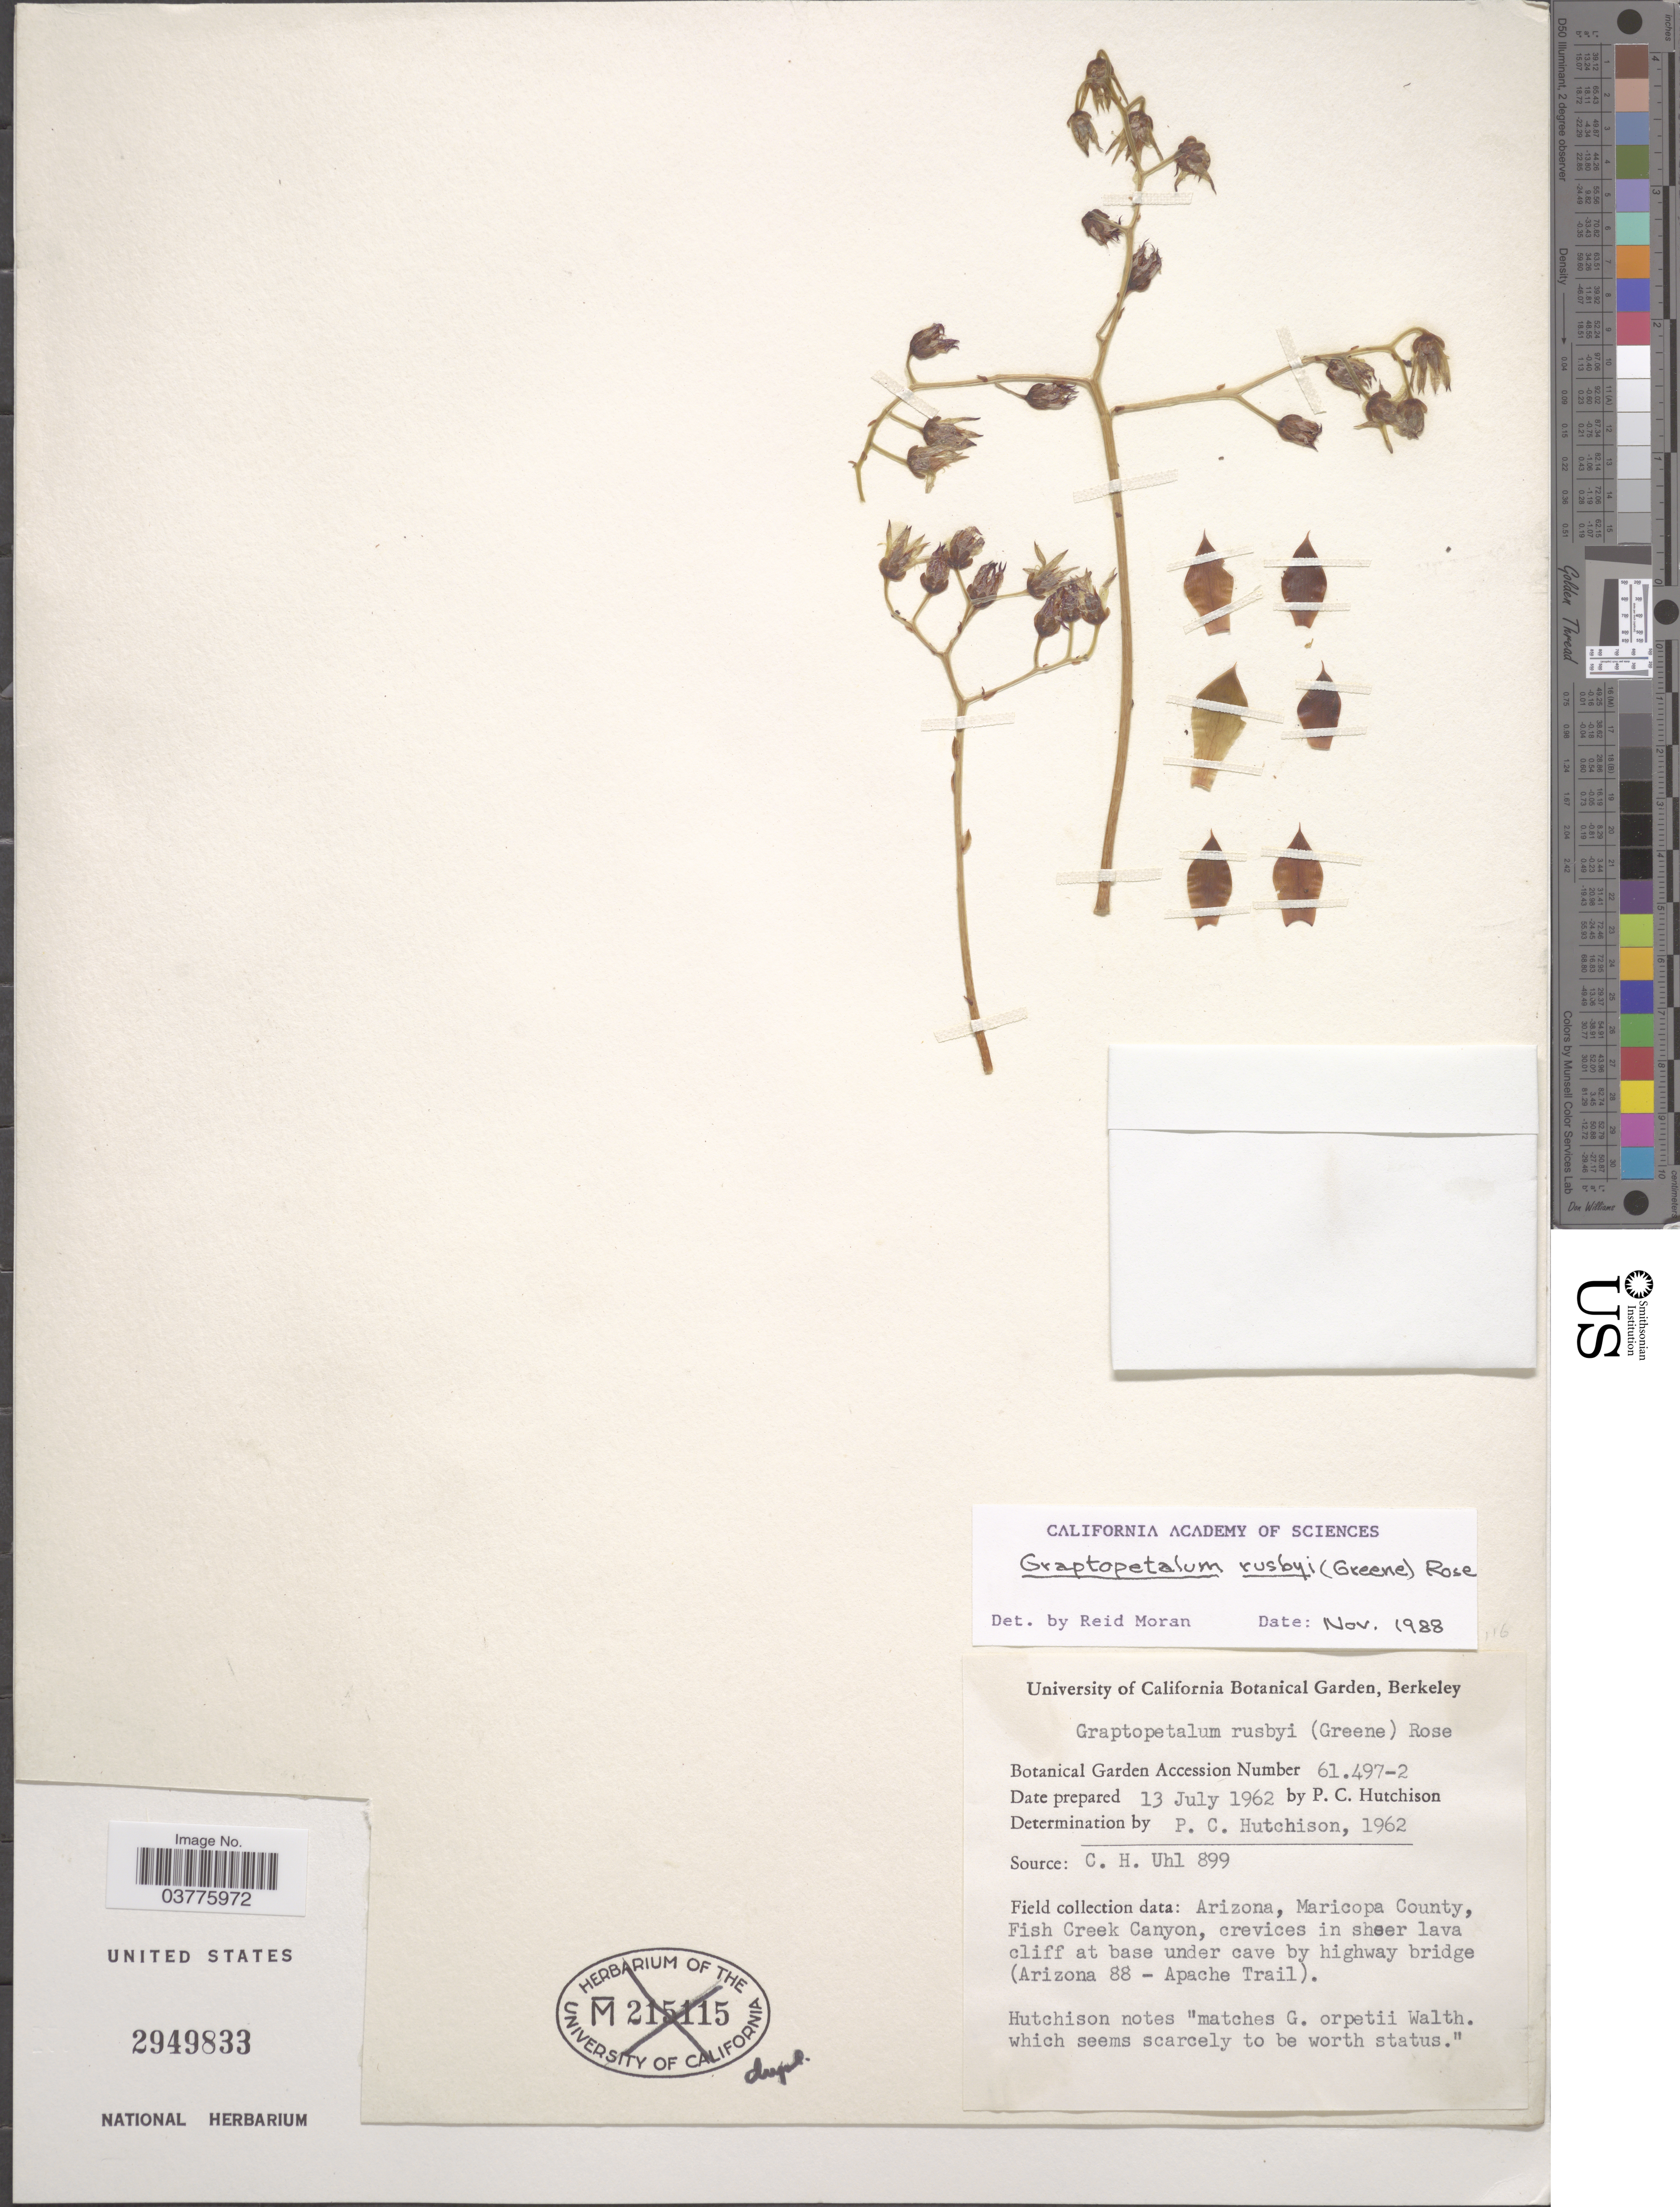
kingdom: Plantae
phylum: Tracheophyta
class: Magnoliopsida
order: Saxifragales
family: Crassulaceae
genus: Graptopetalum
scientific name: Graptopetalum rusbyi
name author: (Greene) Rose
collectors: P. C. Hutchison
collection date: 1962-07-13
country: United States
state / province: California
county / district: Alameda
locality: University of California Botanical Garden, Berkeley.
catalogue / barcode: US 2949833